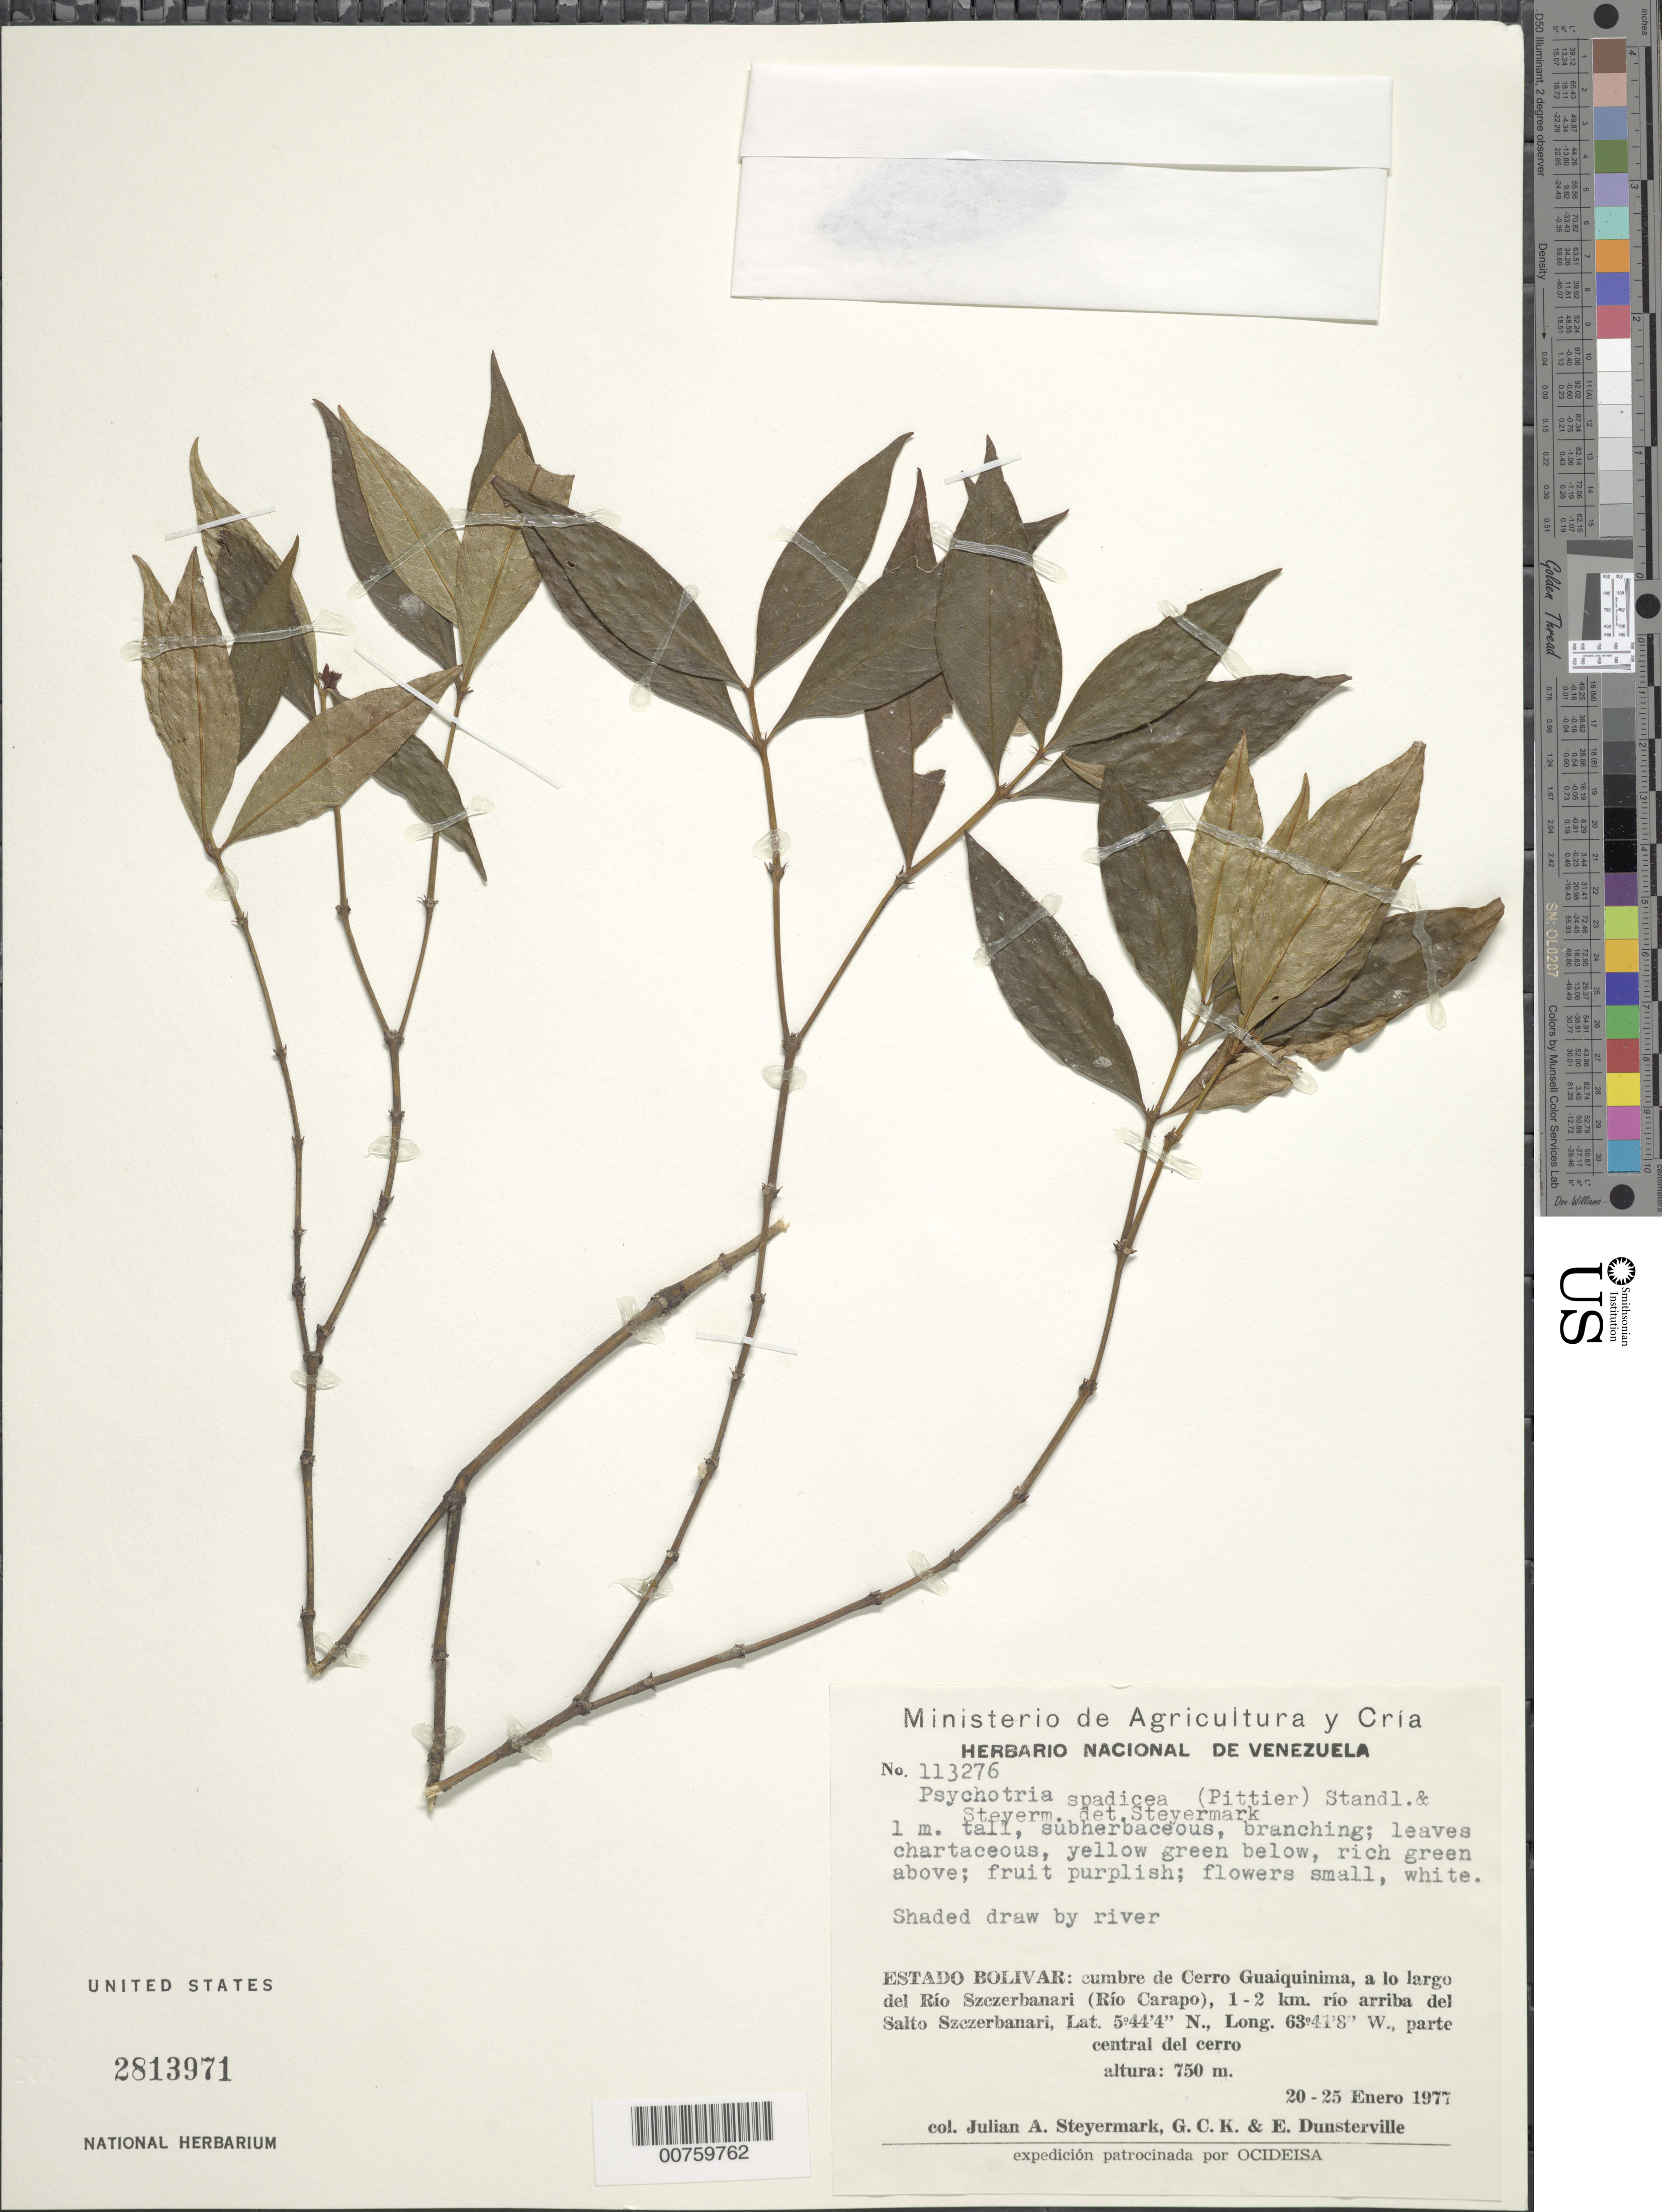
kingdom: Plantae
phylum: Tracheophyta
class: Magnoliopsida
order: Gentianales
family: Rubiaceae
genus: Psychotria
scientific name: Psychotria spadicea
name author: (Pittier) Standl. & Steyerm.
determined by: Steyermark, Julian A., (VEN)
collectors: J. Steyermark, G. C. K. Dunsterville & E. Dunsterville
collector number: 113276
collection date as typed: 20-Jan-77 to 25-Jan-77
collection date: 1977-01-20/1977-01-25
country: Venezuela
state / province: Bolívar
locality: Cerro Guaiquinima, Salto del Río Szczerbanari (Río Carapo), a lo largo del Río Szczerbanari (Río Carapo)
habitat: Shaded draw by river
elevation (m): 750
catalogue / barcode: US 2813971